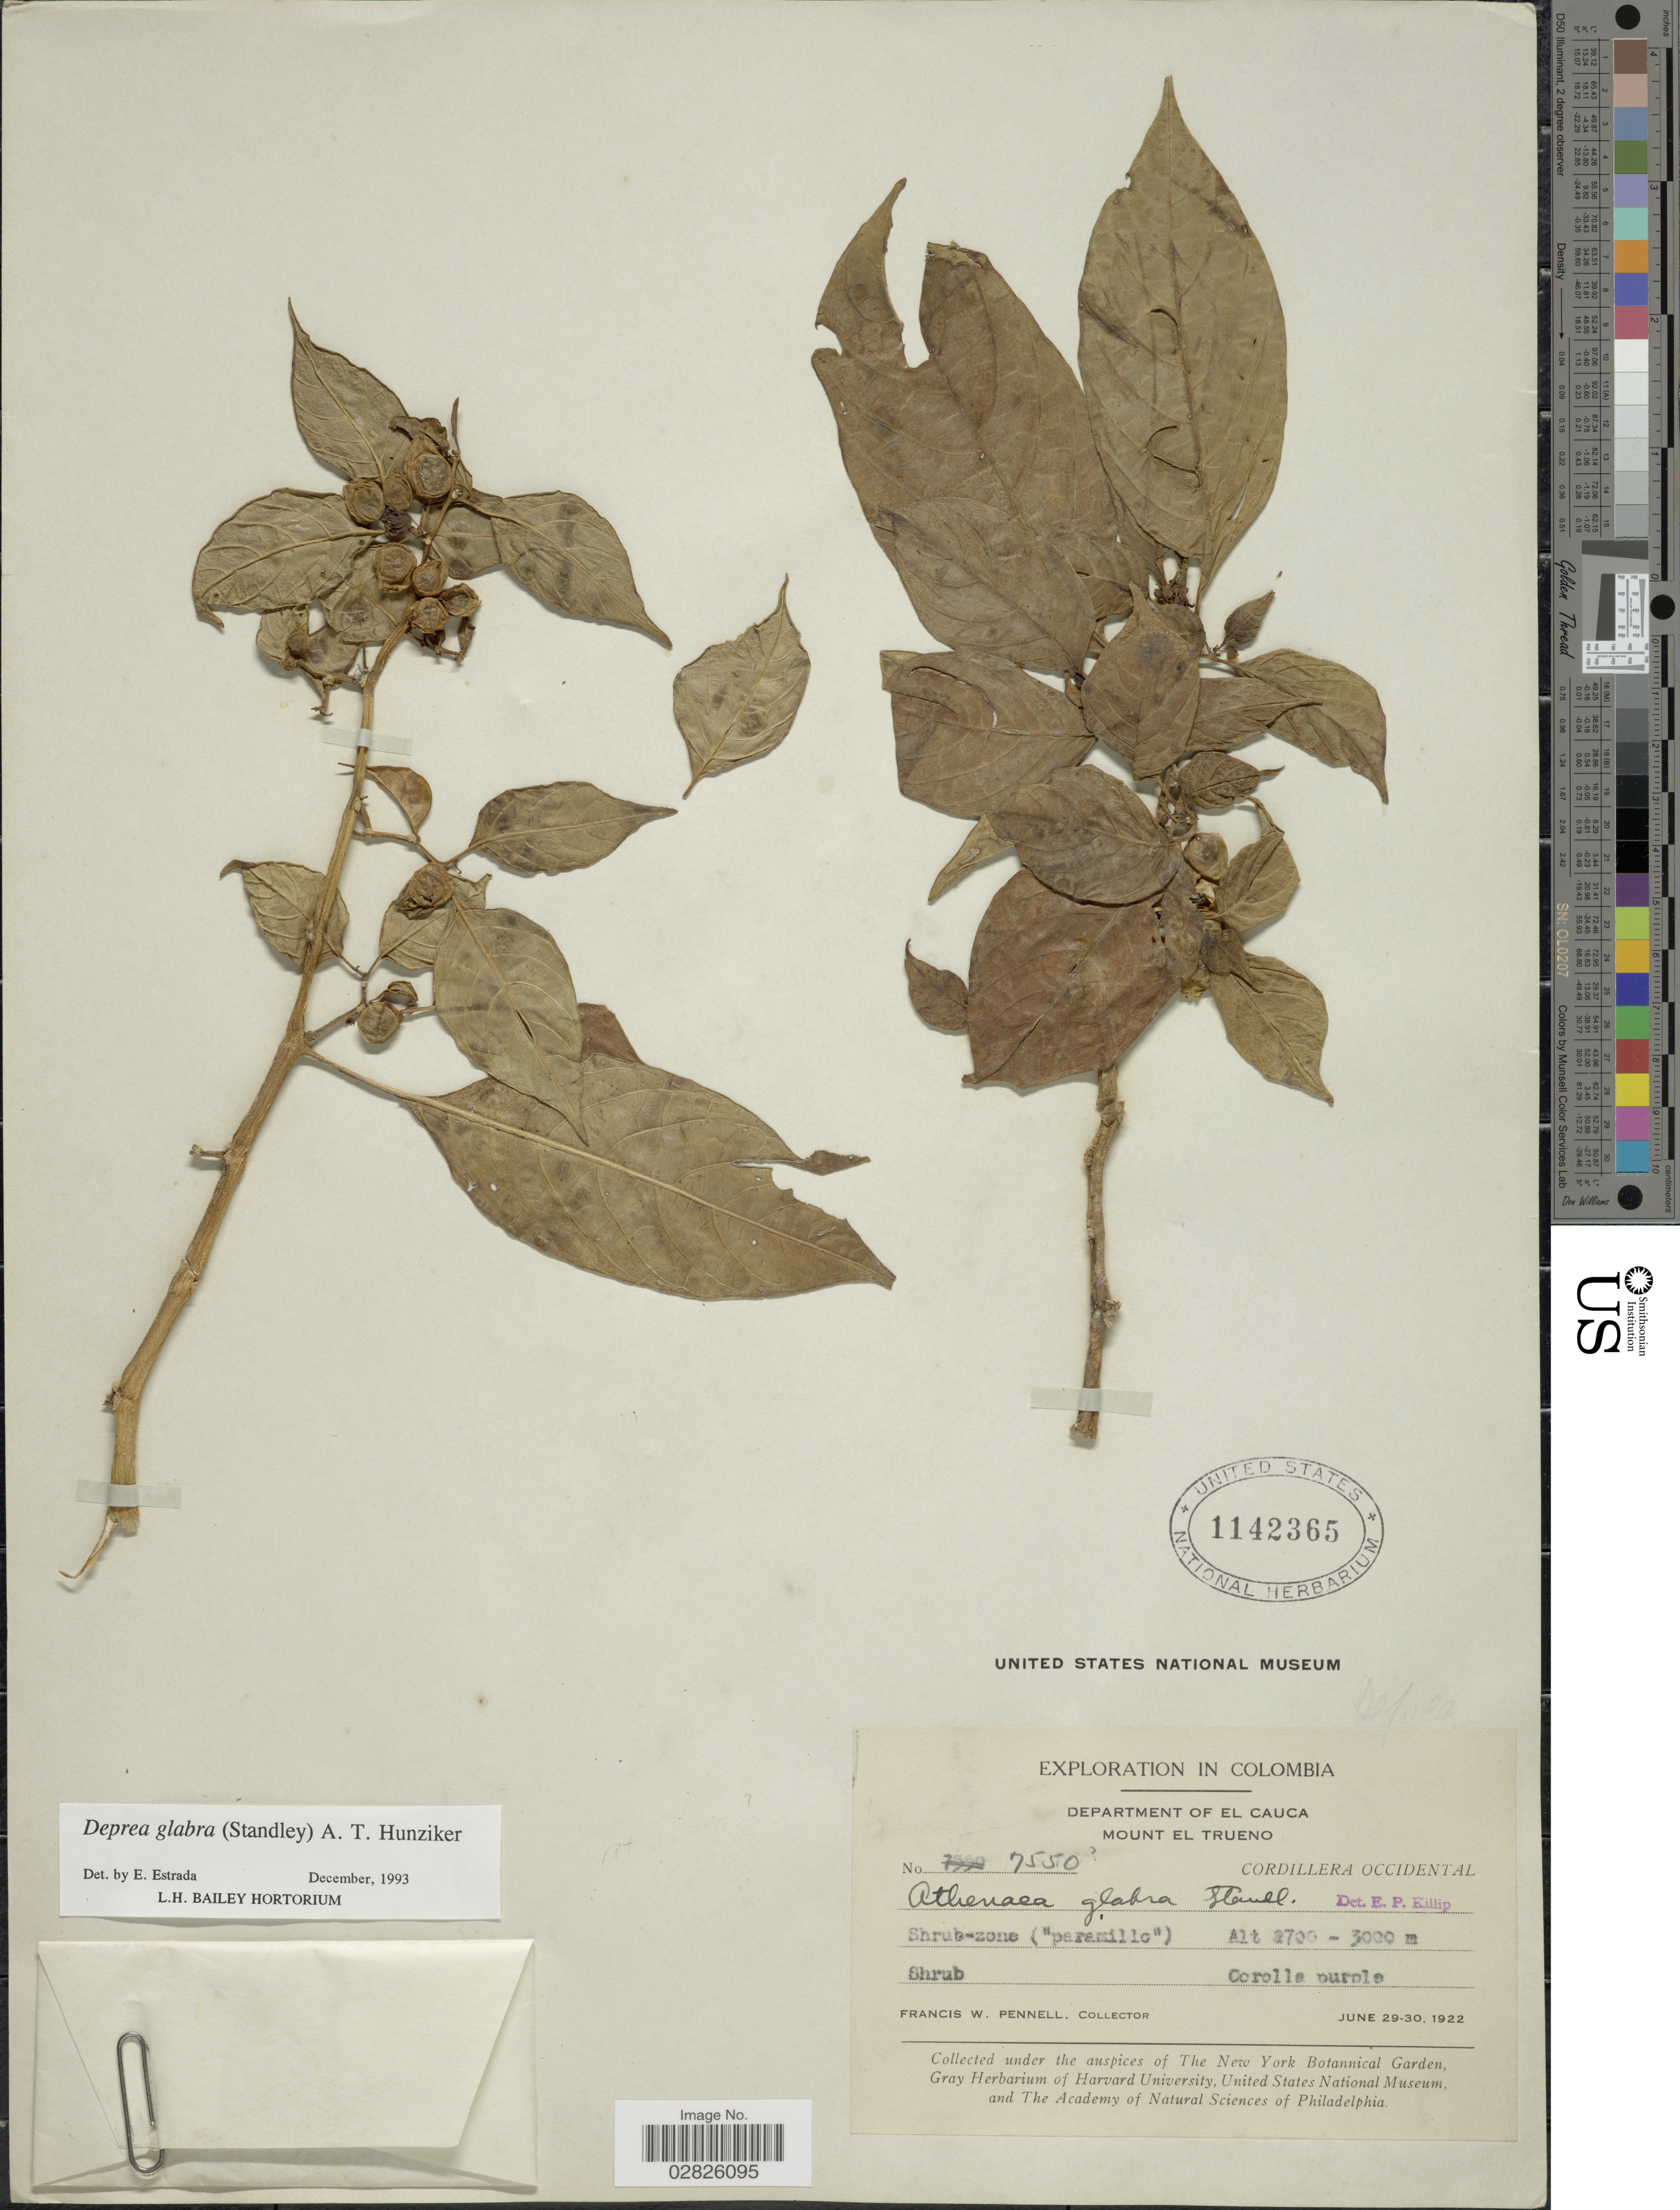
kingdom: Plantae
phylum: Tracheophyta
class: Magnoliopsida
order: Solanales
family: Solanaceae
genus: Deprea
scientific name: Deprea glabra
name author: (Standl.) Hunz.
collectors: F. W. Pennell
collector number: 7550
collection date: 1922-06-29/1922-06-30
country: Colombia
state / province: Cauca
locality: Department of El Cauca, Mount el Trueno. Cordillera Occidental.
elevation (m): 2700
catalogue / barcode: US 1142365